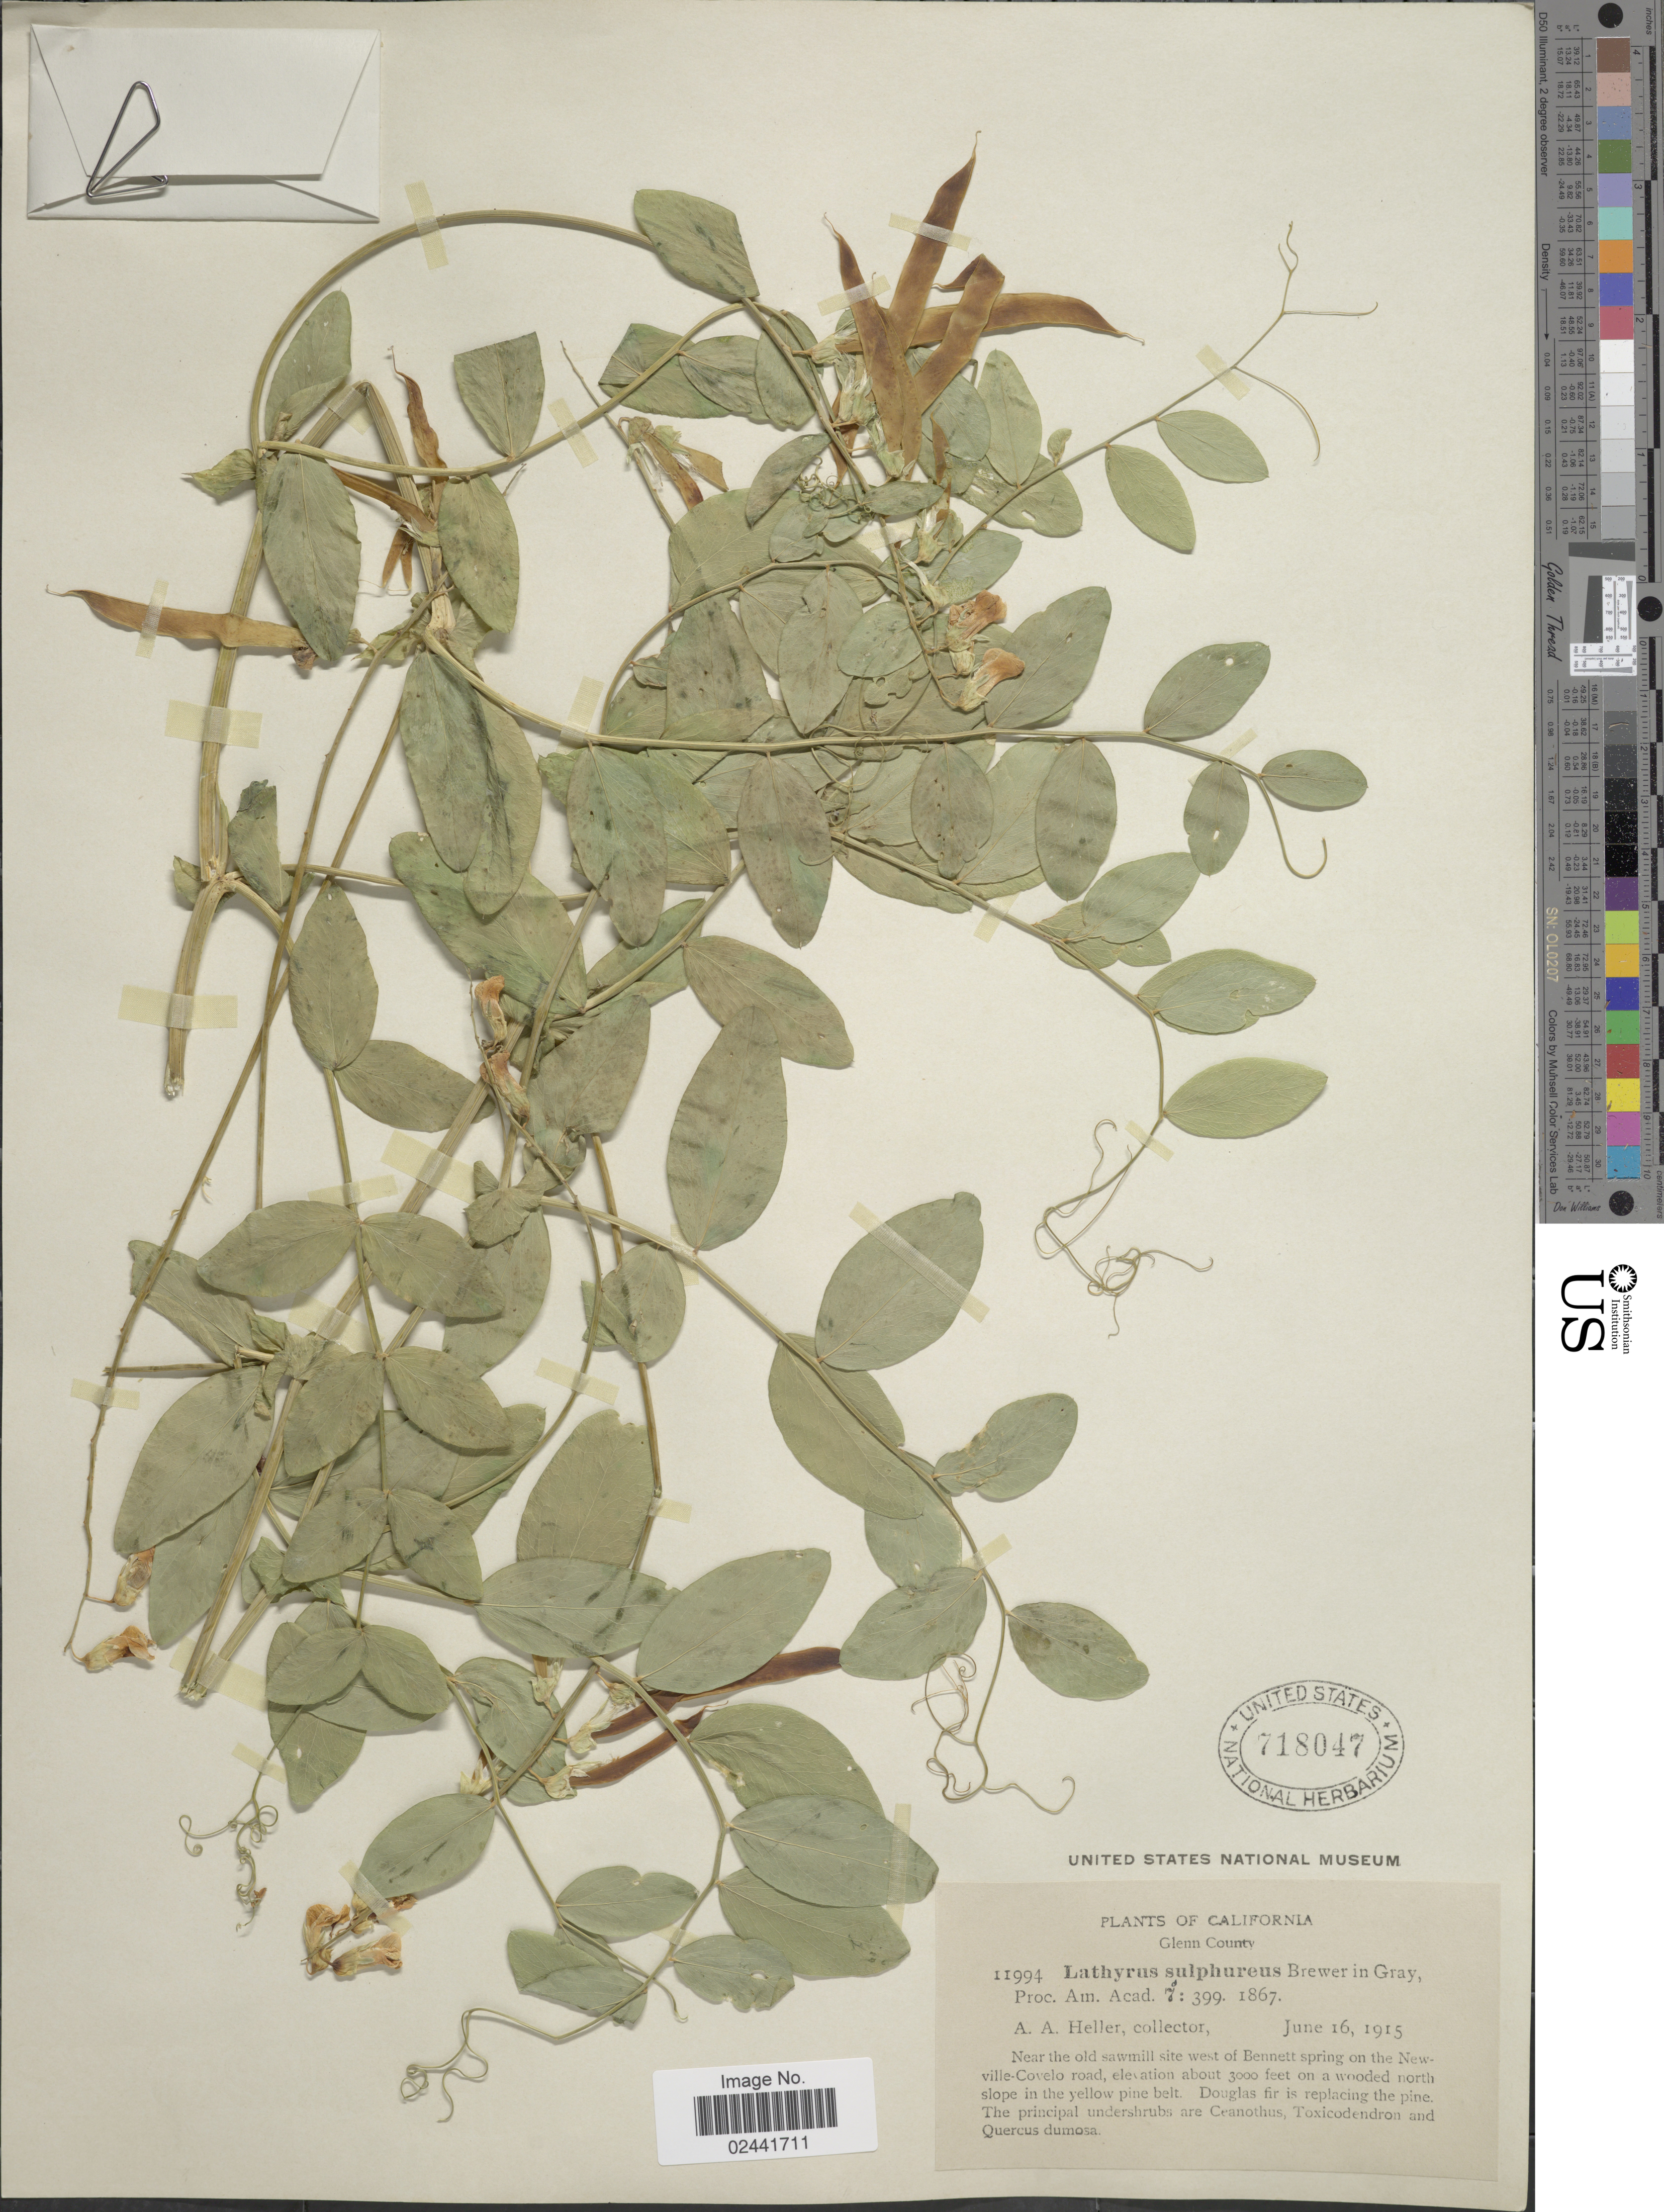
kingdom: Plantae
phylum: Tracheophyta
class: Magnoliopsida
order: Fabales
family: Fabaceae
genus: Lathyrus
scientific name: Lathyrus sulphureus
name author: W.H. Brewer ex A. Gray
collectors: A. A. Heller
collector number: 11994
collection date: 1915-06-16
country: United States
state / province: California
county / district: Glenn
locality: Glenn County, Near the old sawmill site west of Bennett spring on the Newville-Covello road, on a wooded north slope in the yellow pine belt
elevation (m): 914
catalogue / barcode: US 718047